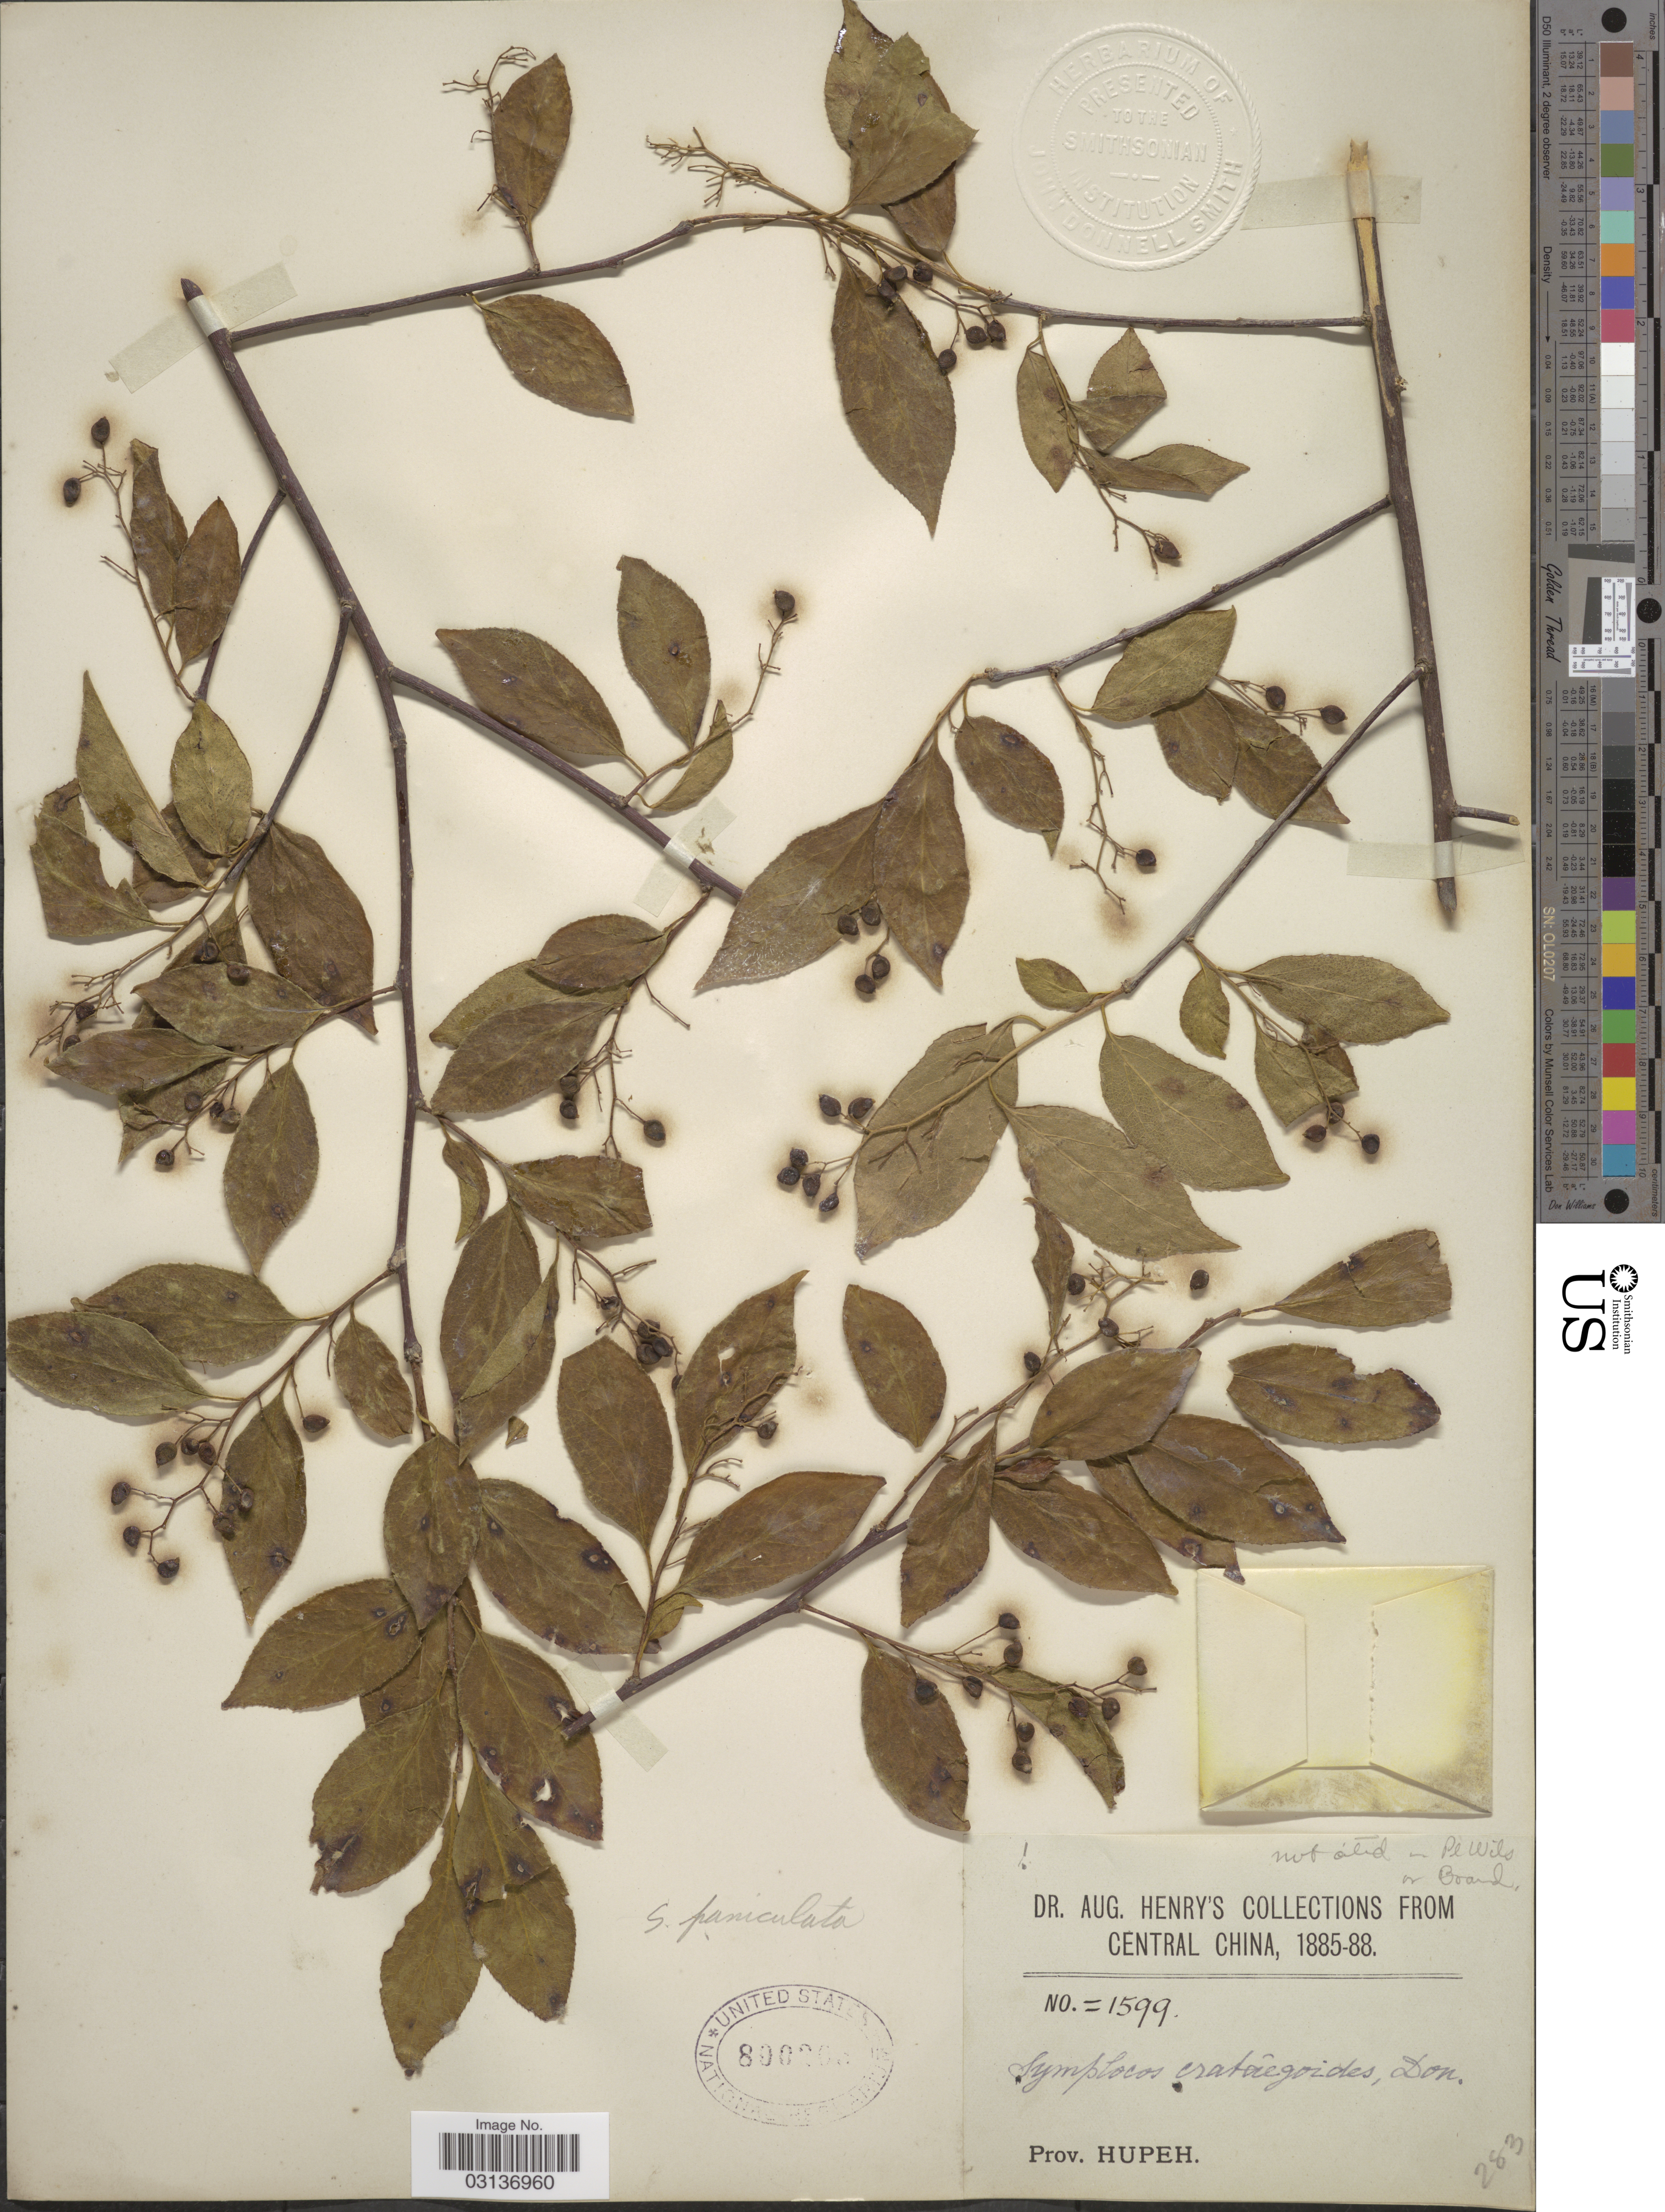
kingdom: Plantae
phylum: Tracheophyta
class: Magnoliopsida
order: Ericales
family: Symplocaceae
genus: Symplocos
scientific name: Symplocos paniculata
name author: Miq.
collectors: A. Henry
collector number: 1599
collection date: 1885/1888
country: China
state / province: Hubei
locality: Central China. Prov. Hupeh.